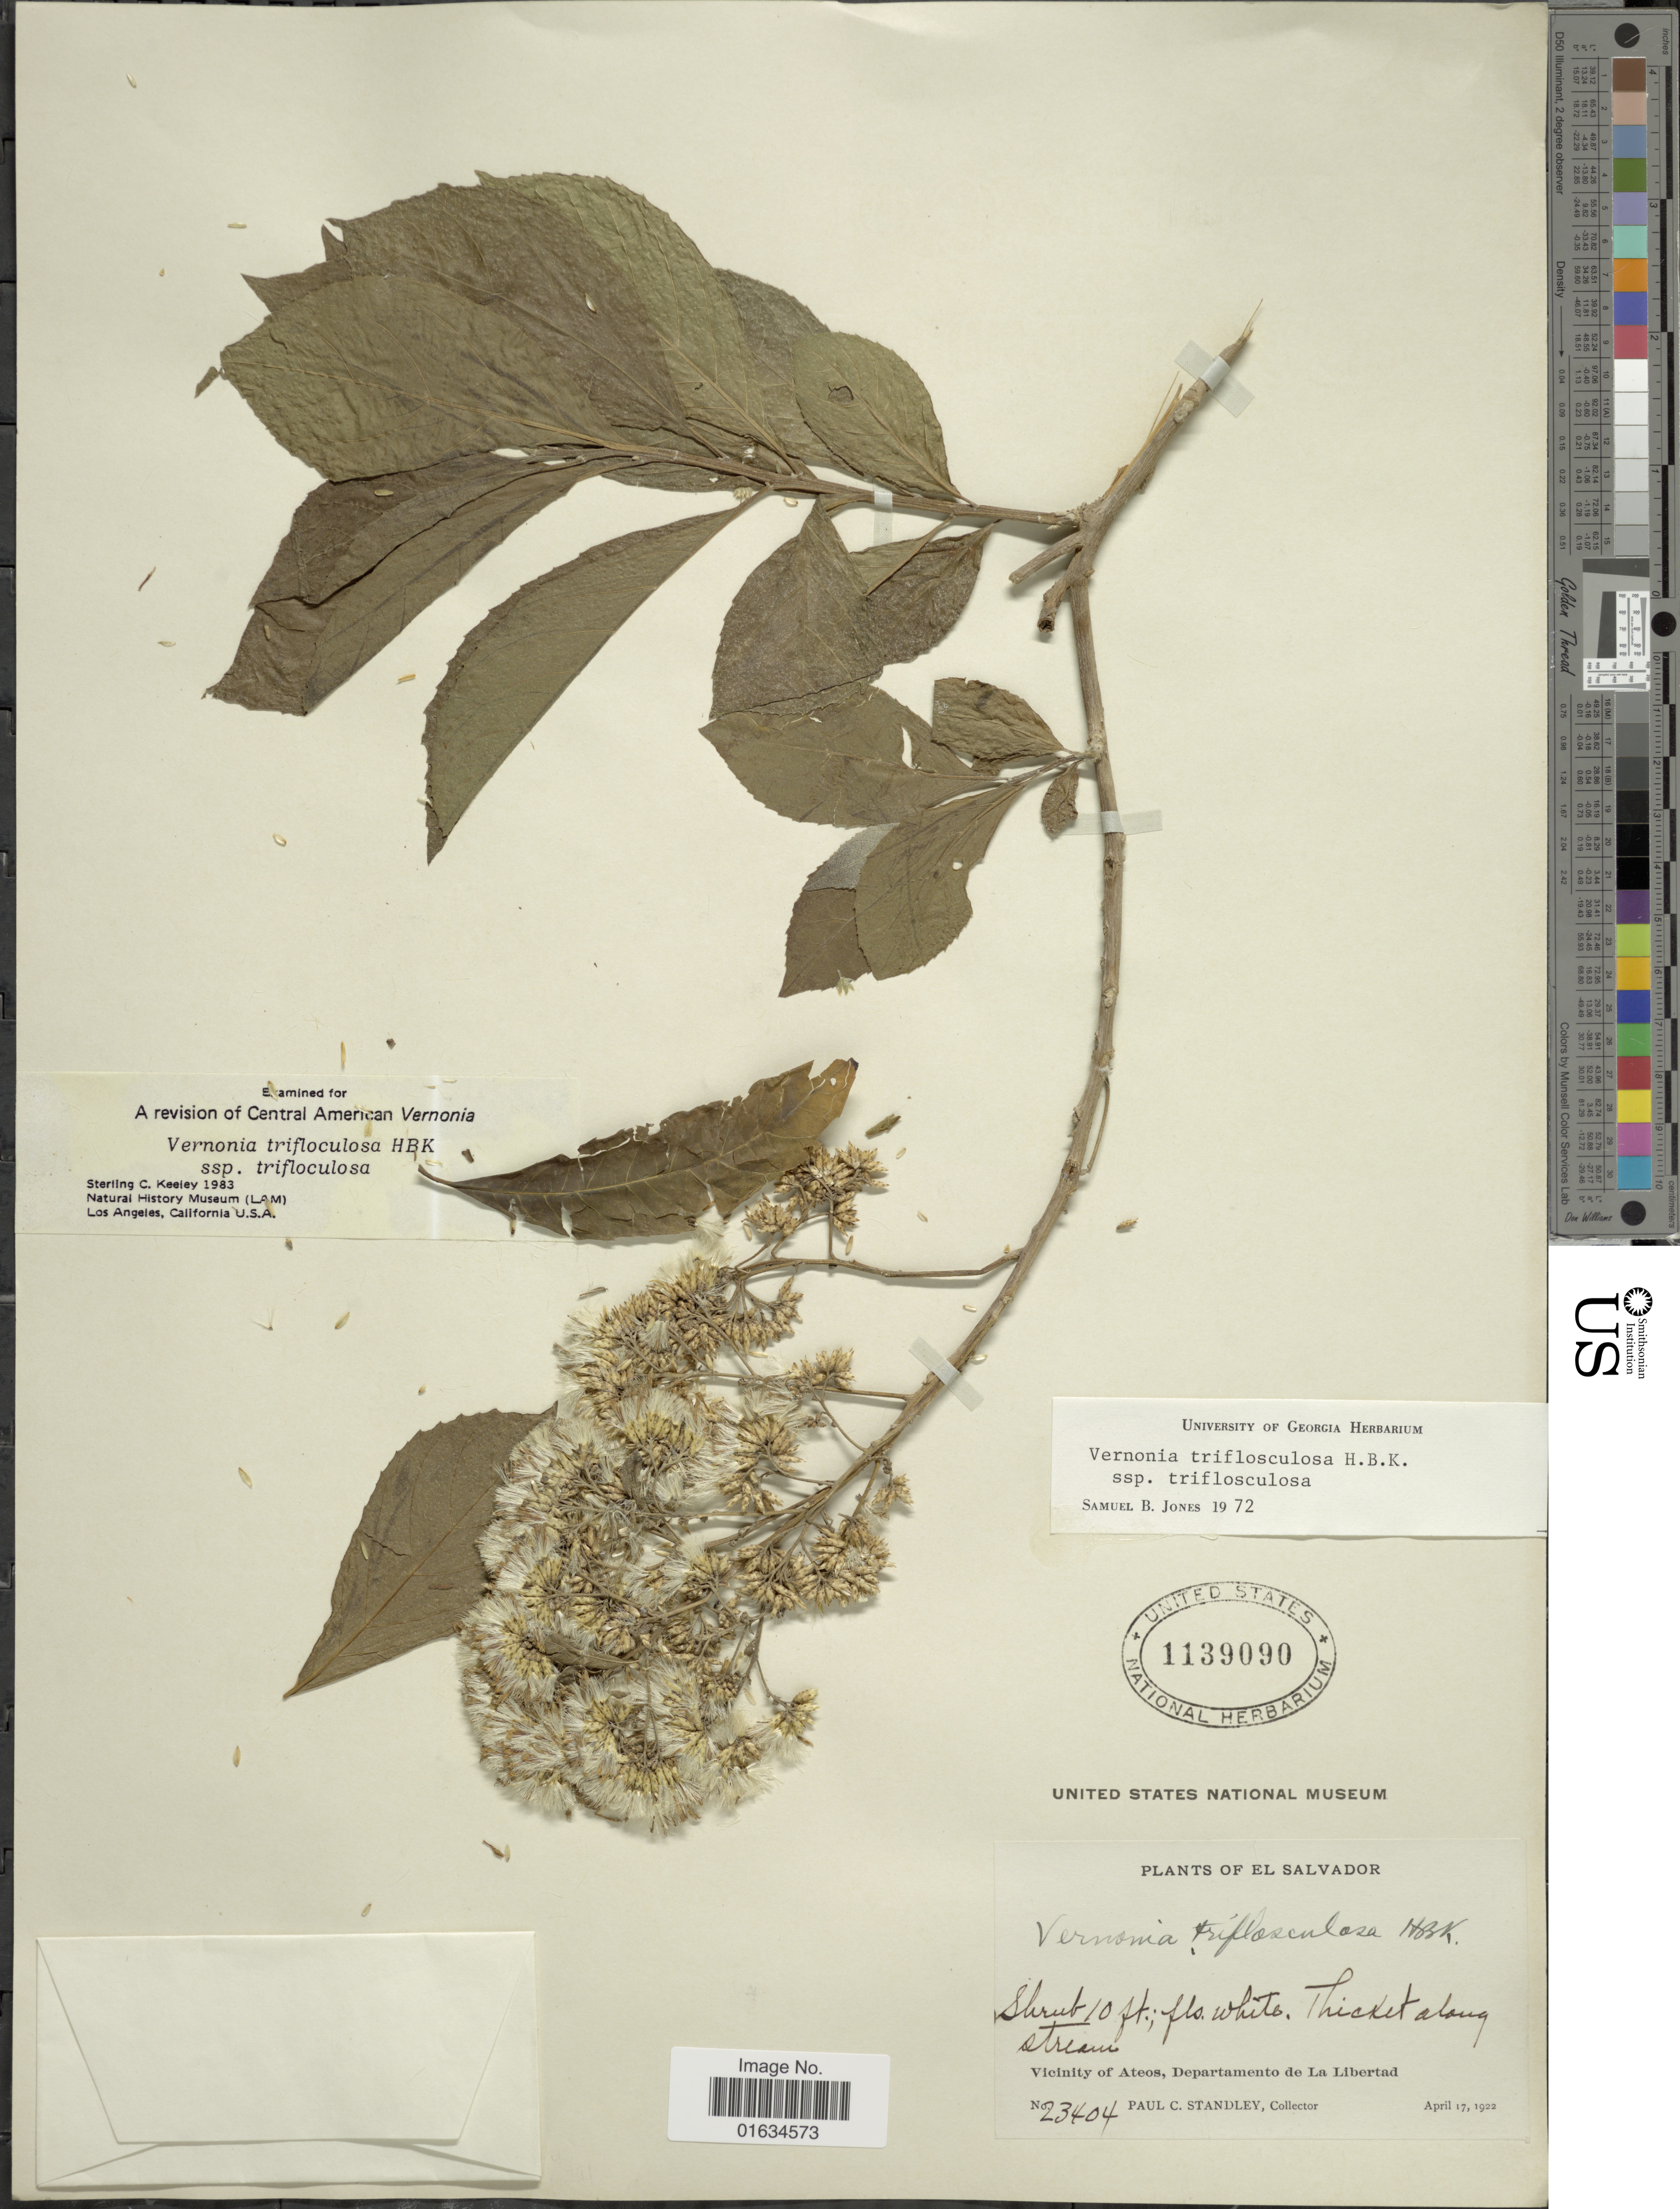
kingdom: Plantae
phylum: Tracheophyta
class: Magnoliopsida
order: Asterales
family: Asteraceae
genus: Eremosis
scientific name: Eremosis triflosculosa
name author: (Kunth) Gleason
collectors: P. C. Standley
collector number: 23404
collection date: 1922-04-17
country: El Salvador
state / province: La Libertad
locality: Vicinity of Ateos, Departamento de La Liberad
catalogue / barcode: US 1139090